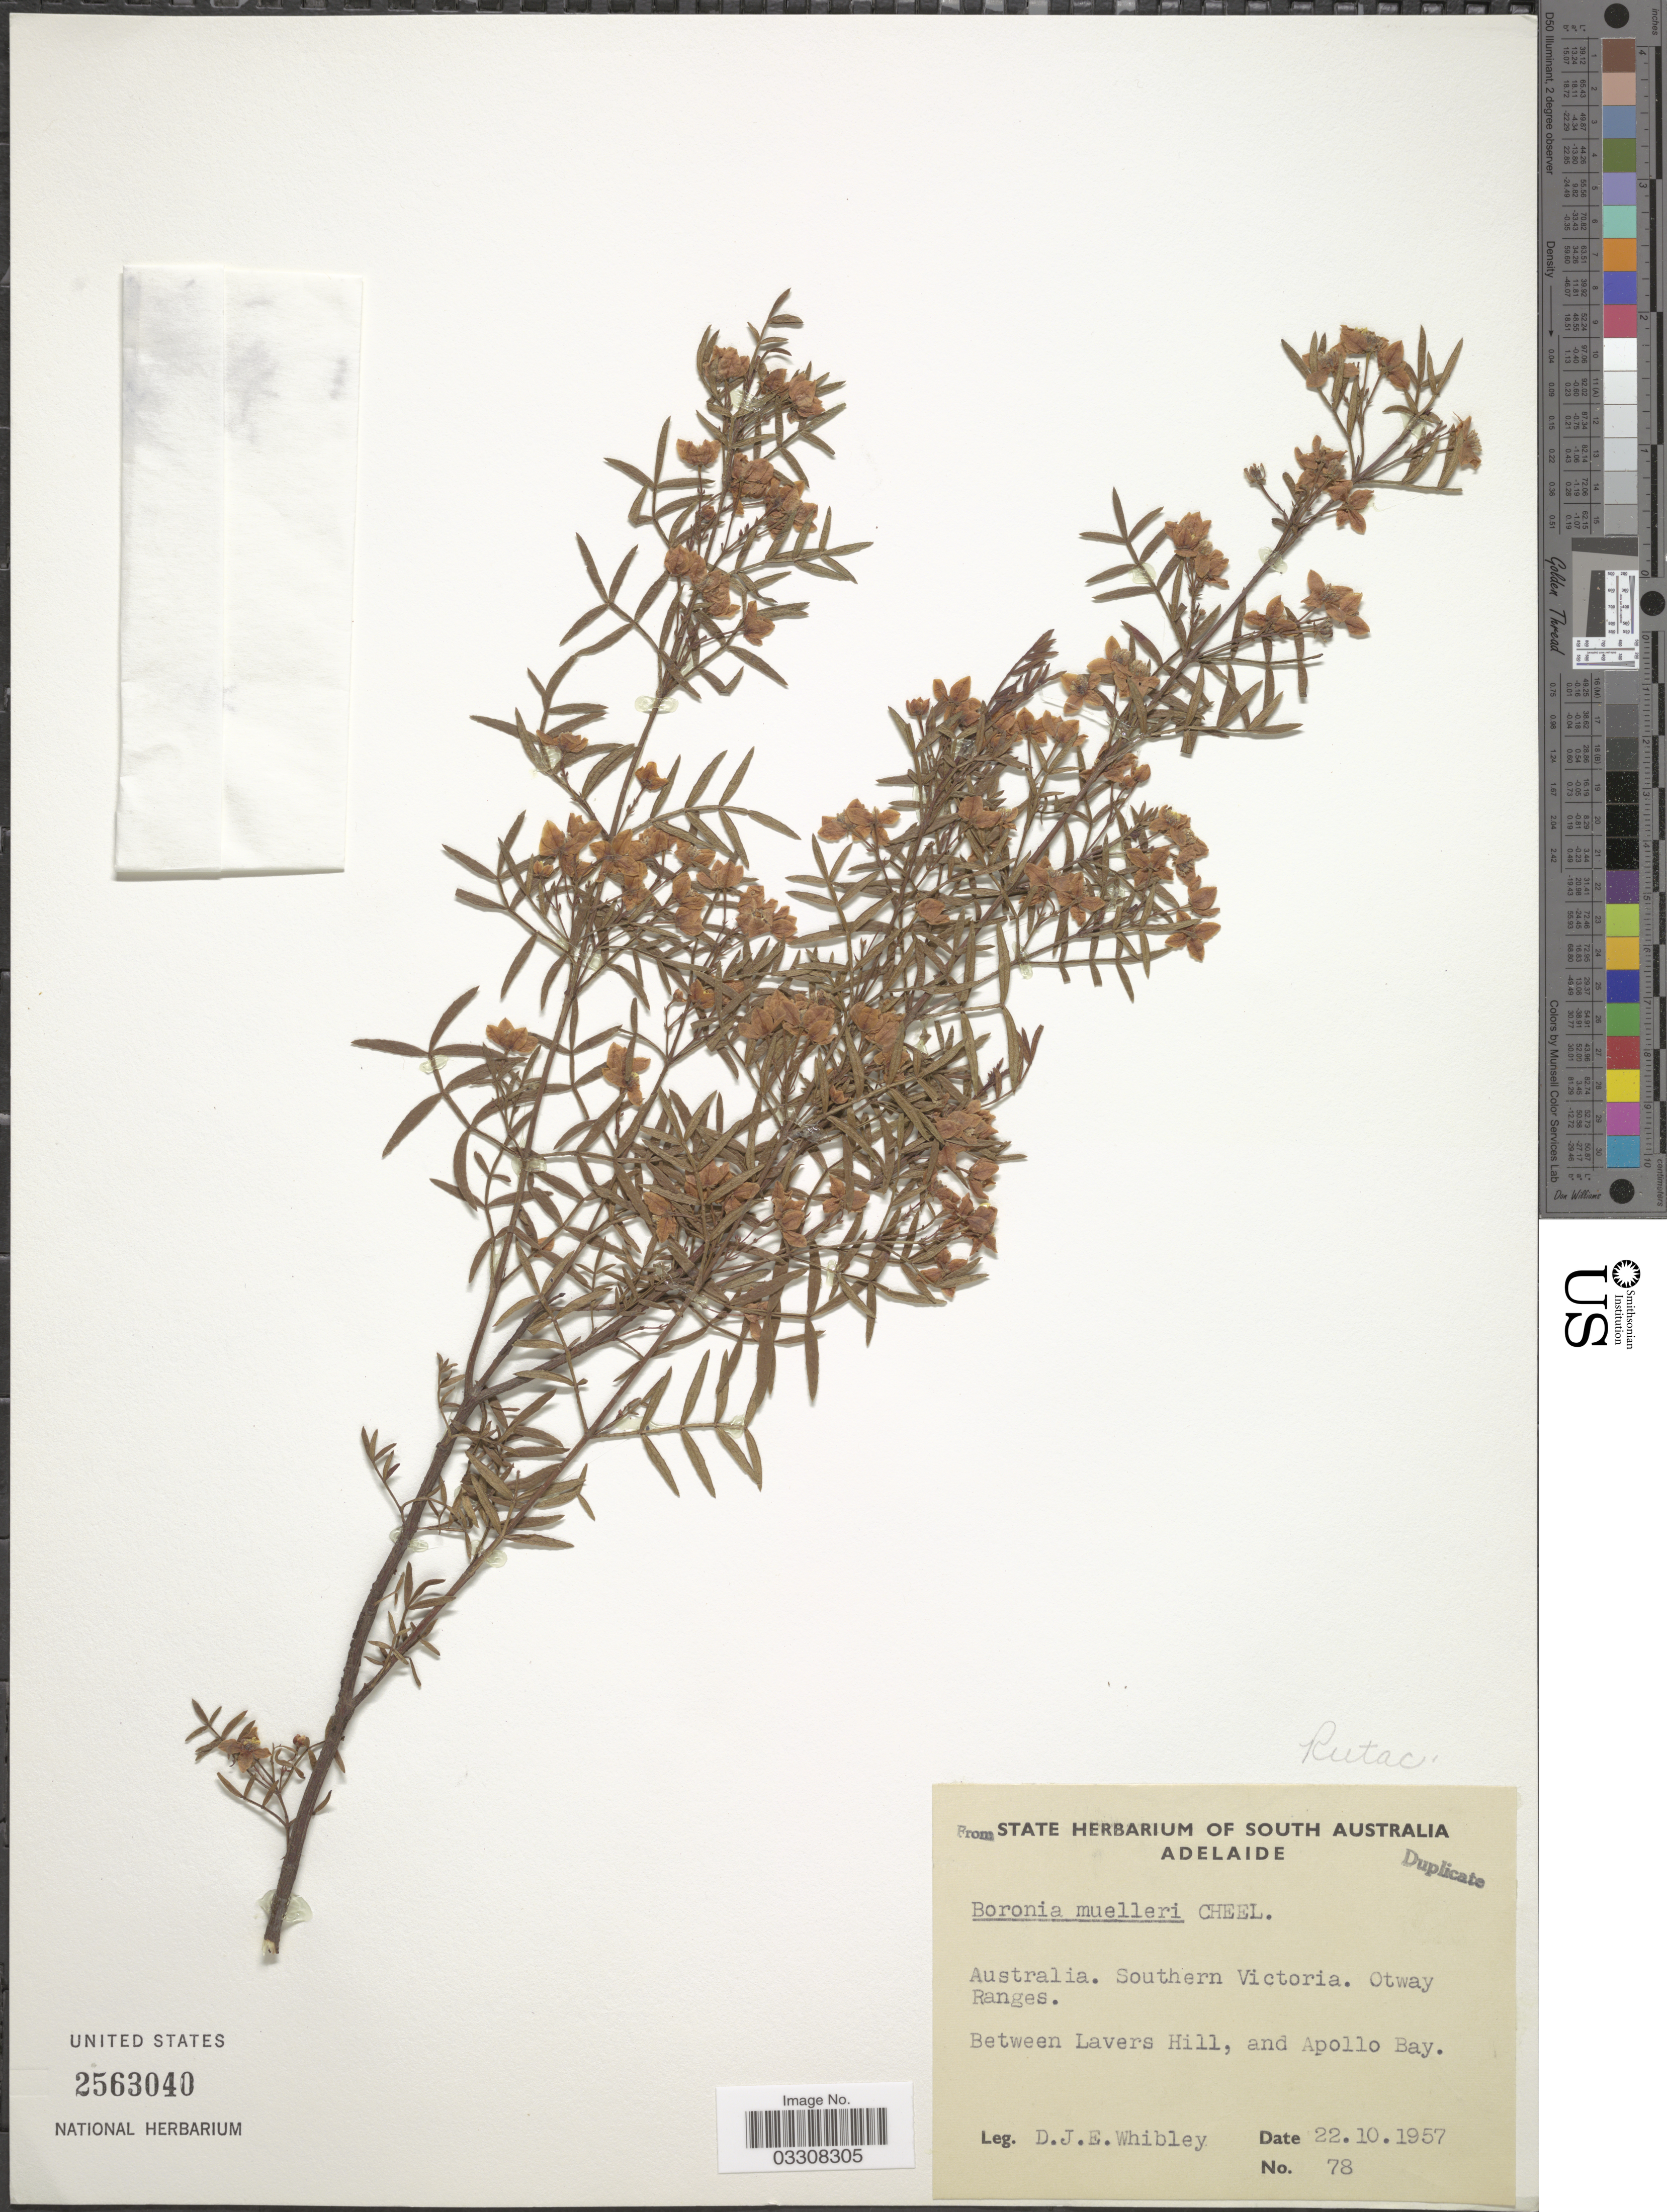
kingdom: Plantae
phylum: Tracheophyta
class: Magnoliopsida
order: Sapindales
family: Rutaceae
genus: Boronia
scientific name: Boronia muelleri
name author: (Benth.) Cheel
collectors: D. Whibley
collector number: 78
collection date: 1957-10-22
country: Australia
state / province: South Australia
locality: Southern Victoria. Otway Ranges. Between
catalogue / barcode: US 2563040